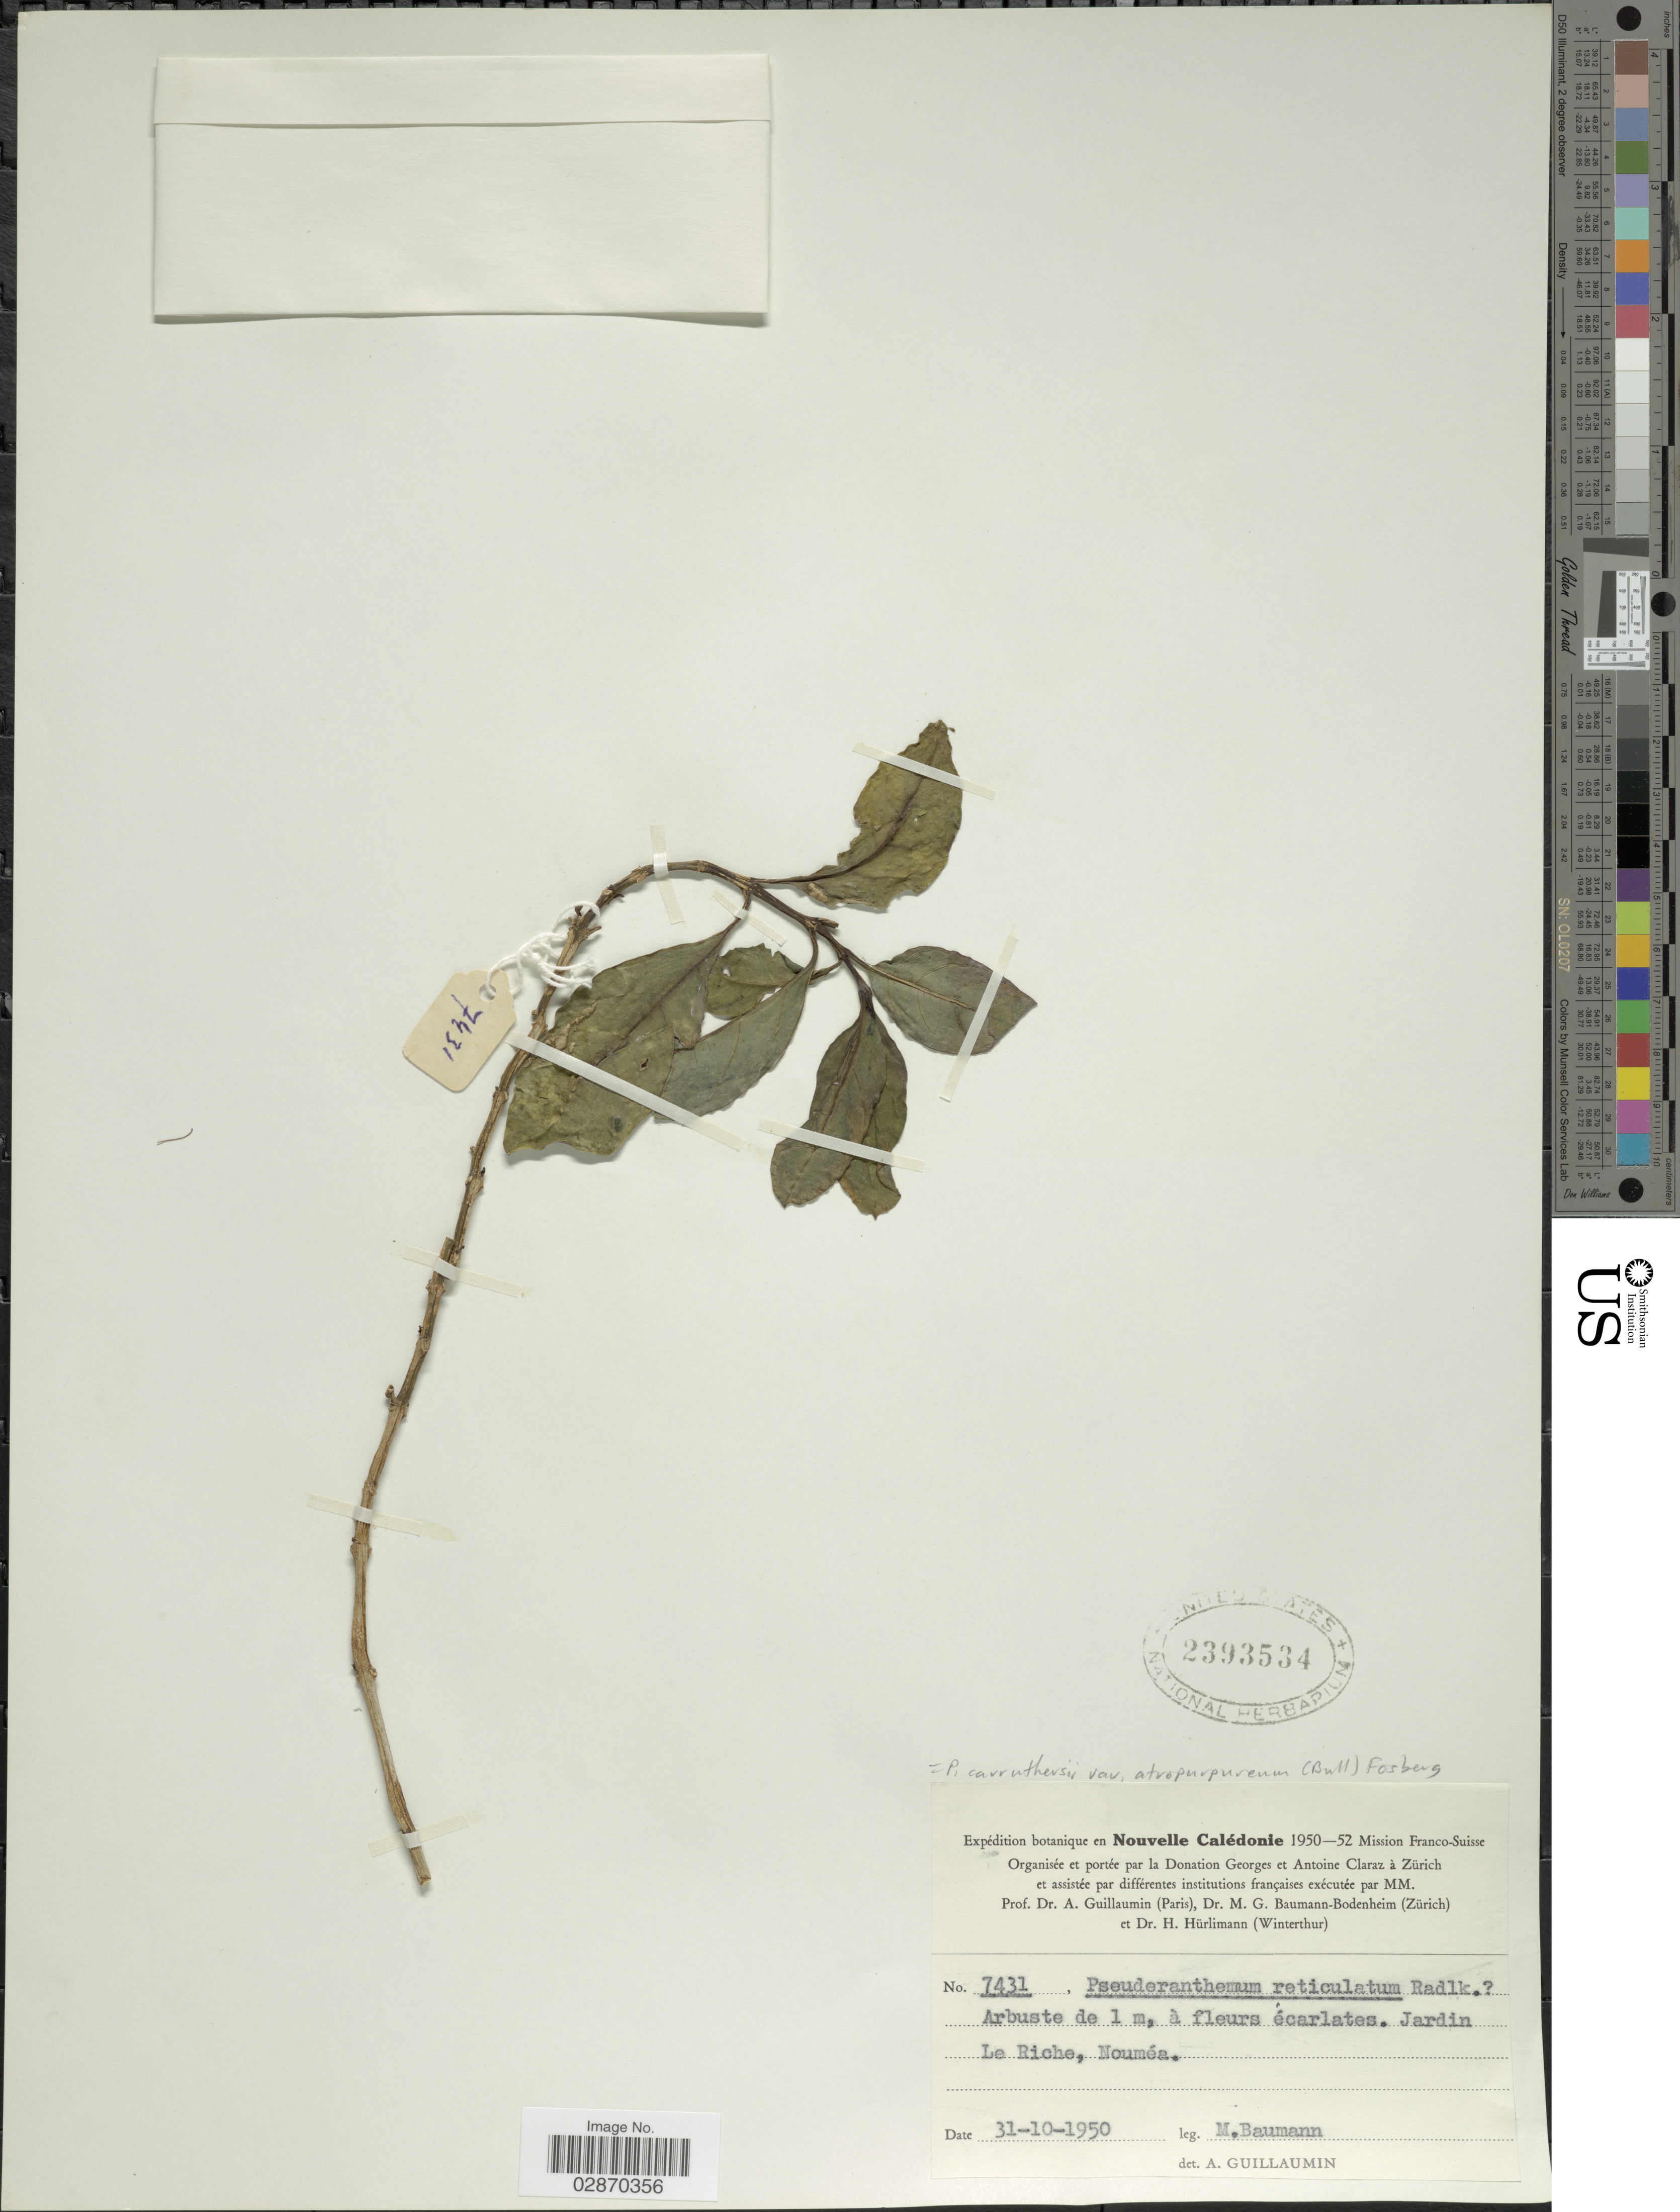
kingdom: Plantae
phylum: Tracheophyta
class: Magnoliopsida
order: Lamiales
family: Acanthaceae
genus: Pseuderanthemum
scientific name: Pseuderanthemum carruthersii var. atropurpureum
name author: (W. Bull) Fosberg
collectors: M. Baumann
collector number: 7431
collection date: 1950-10-31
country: New Caledonia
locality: Nouvelle Calédonie. Jardin Le Riche, Nouméa.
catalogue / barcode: US 2393534